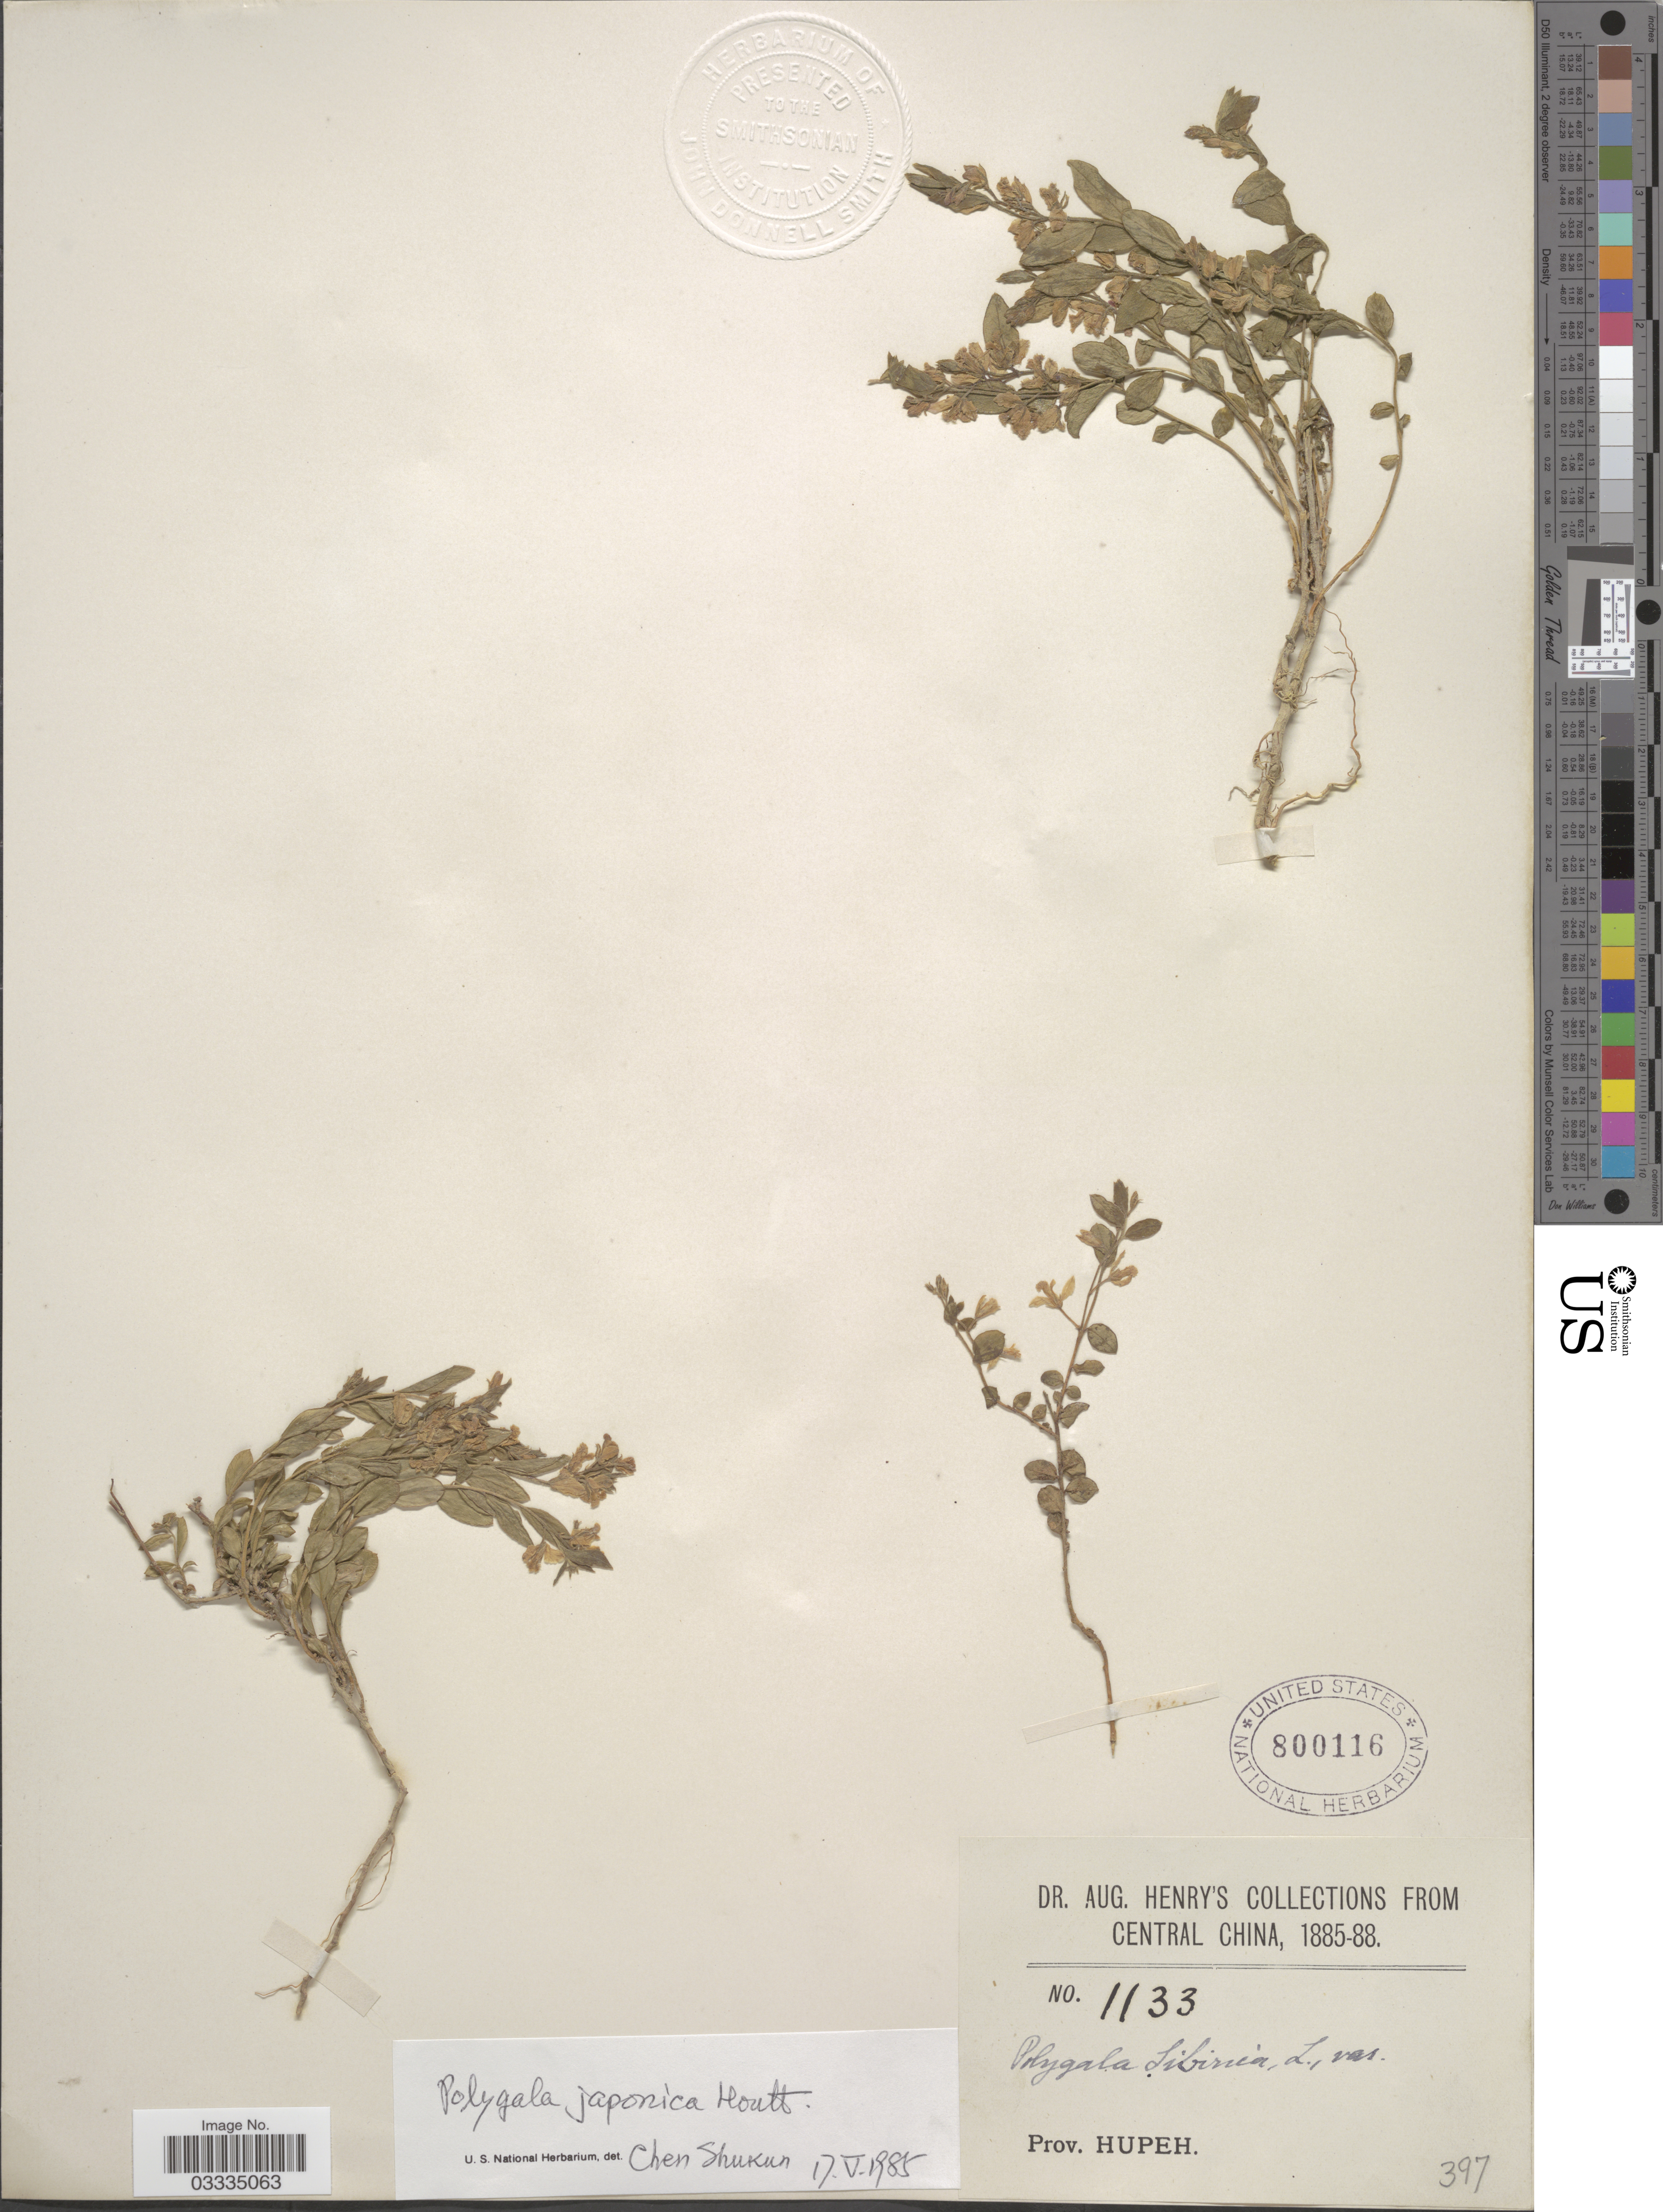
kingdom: Plantae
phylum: Tracheophyta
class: Magnoliopsida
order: Fabales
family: Polygalaceae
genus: Polygala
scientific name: Polygala japonica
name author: Houtt.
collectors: A. Henry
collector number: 1133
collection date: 1885/1888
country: China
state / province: Hubei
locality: Central China. Prov. Hupeh.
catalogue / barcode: US 800116